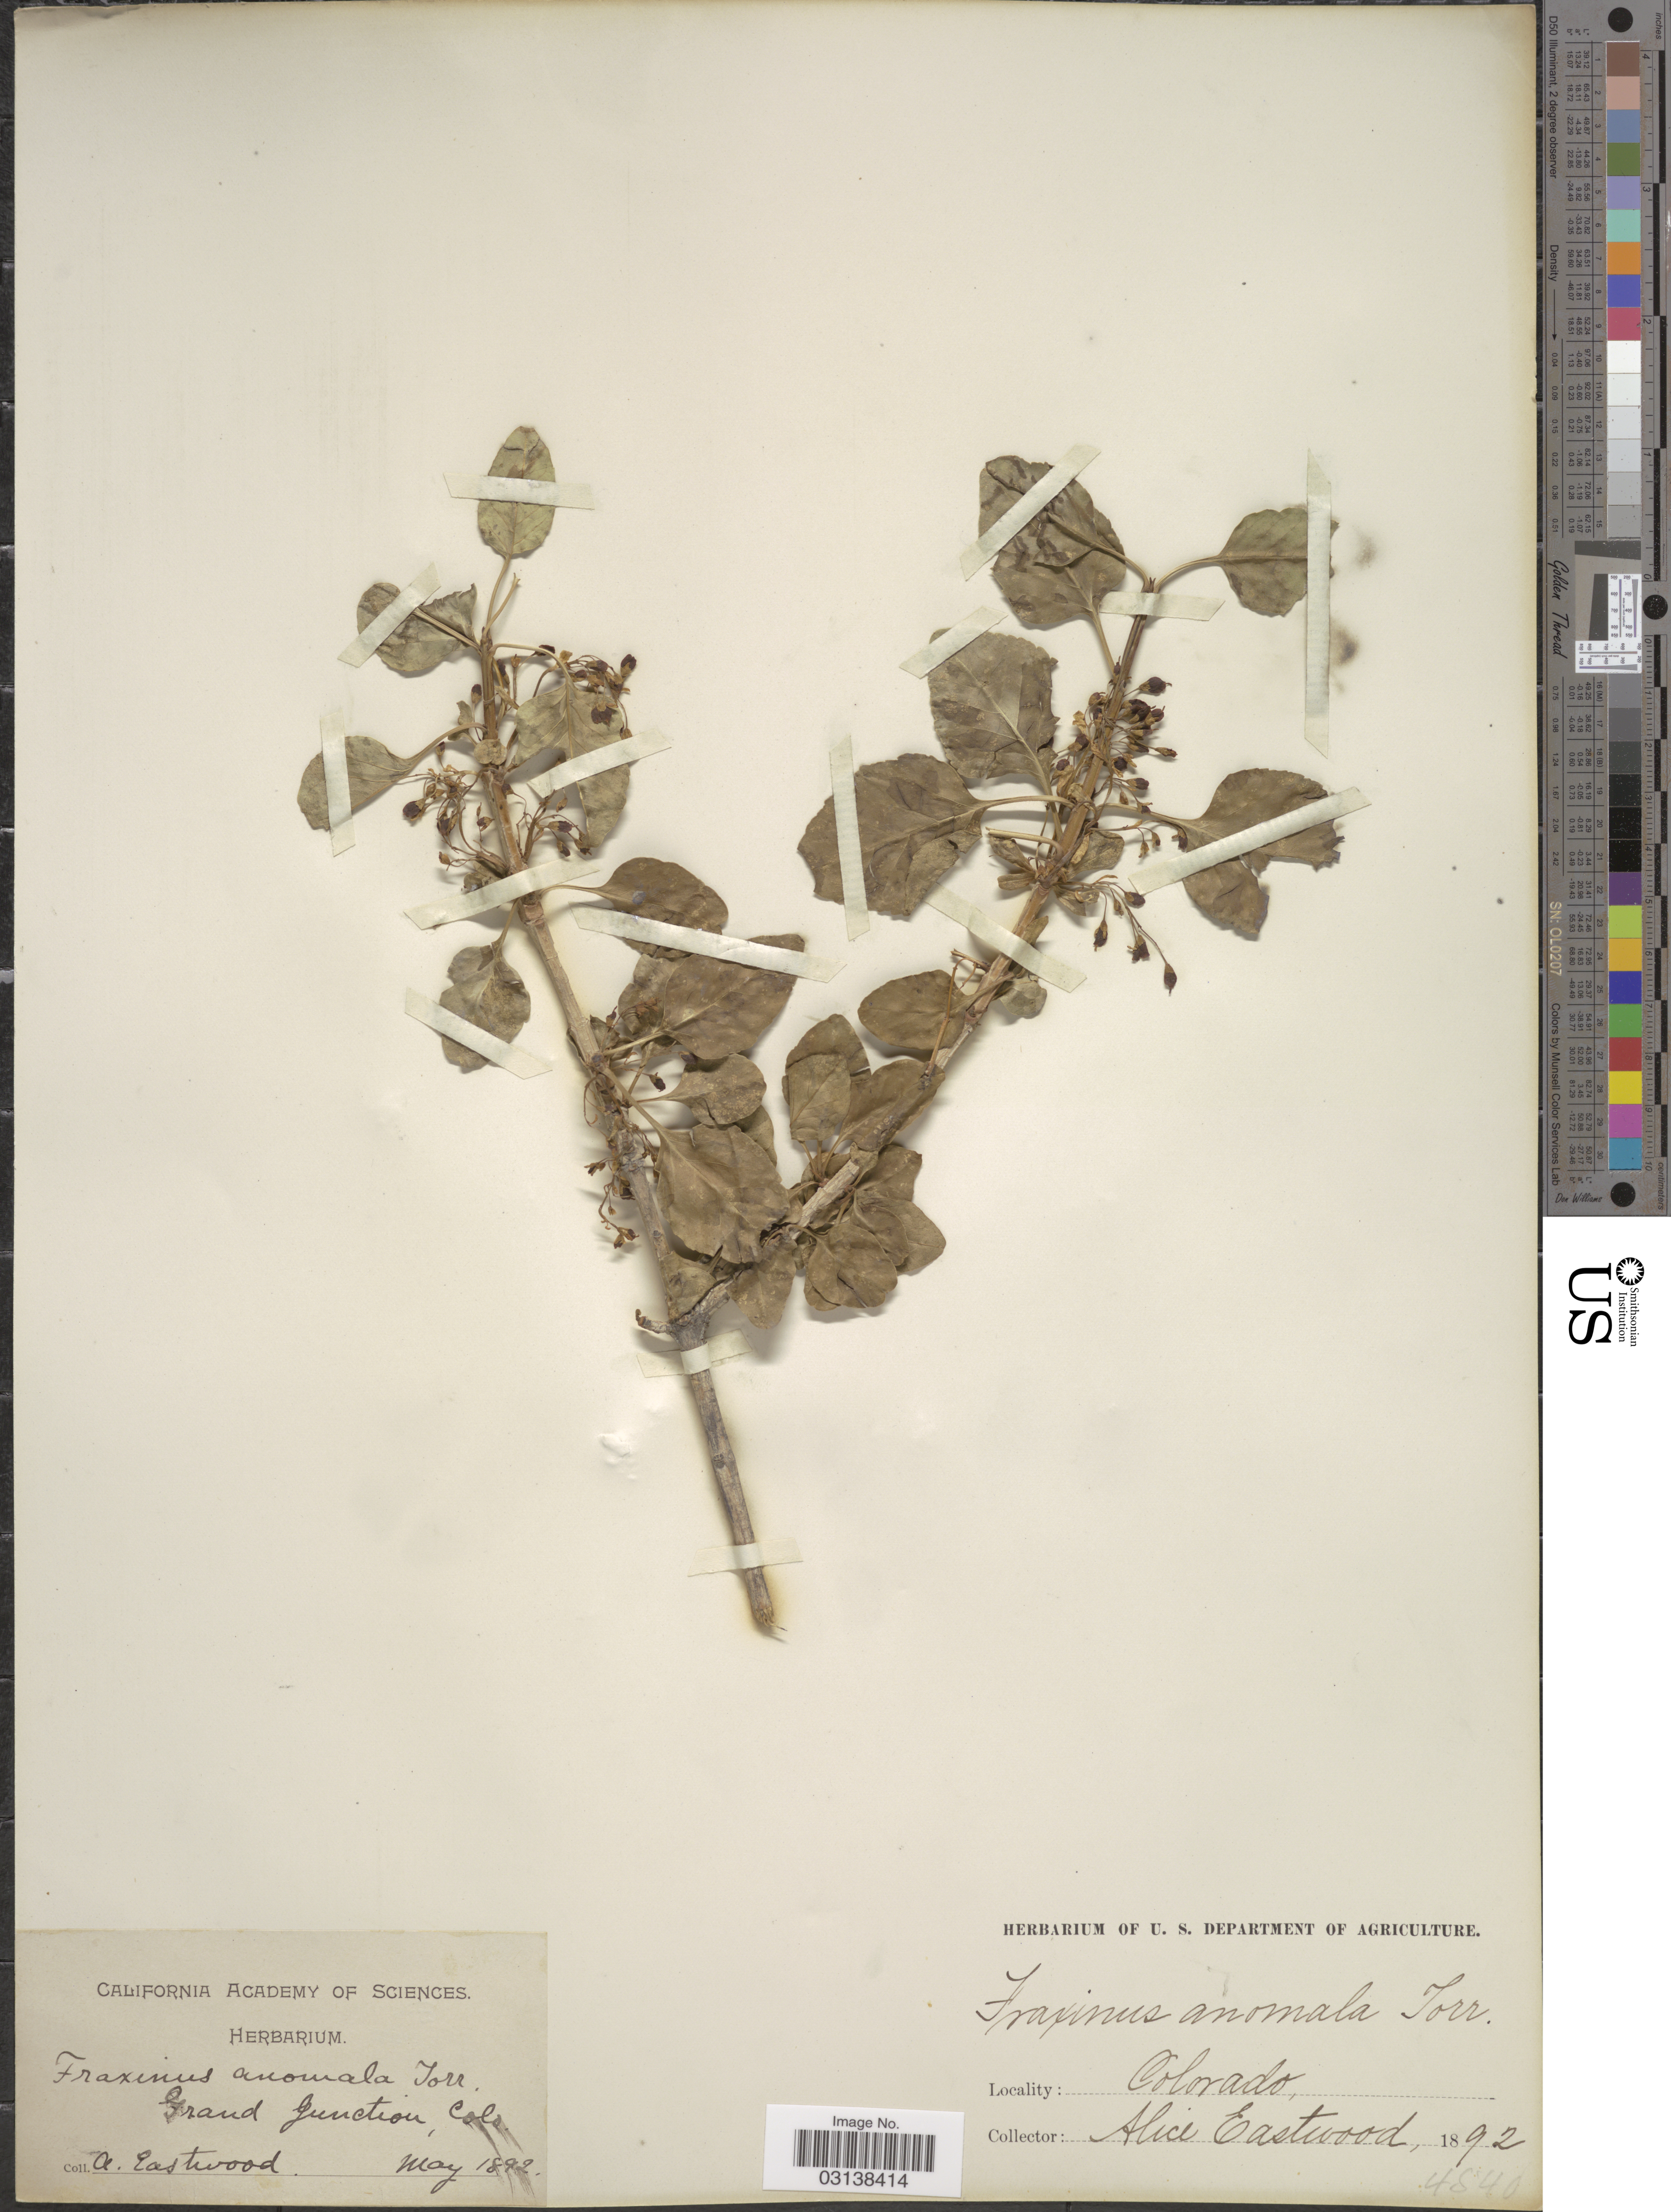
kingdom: Plantae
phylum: Tracheophyta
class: Magnoliopsida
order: Lamiales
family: Oleaceae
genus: Fraxinus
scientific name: Fraxinus anomala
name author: Torr. ex S. Watson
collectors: A. Eastwood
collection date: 1892-05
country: United States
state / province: Colorado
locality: Grand Junction.